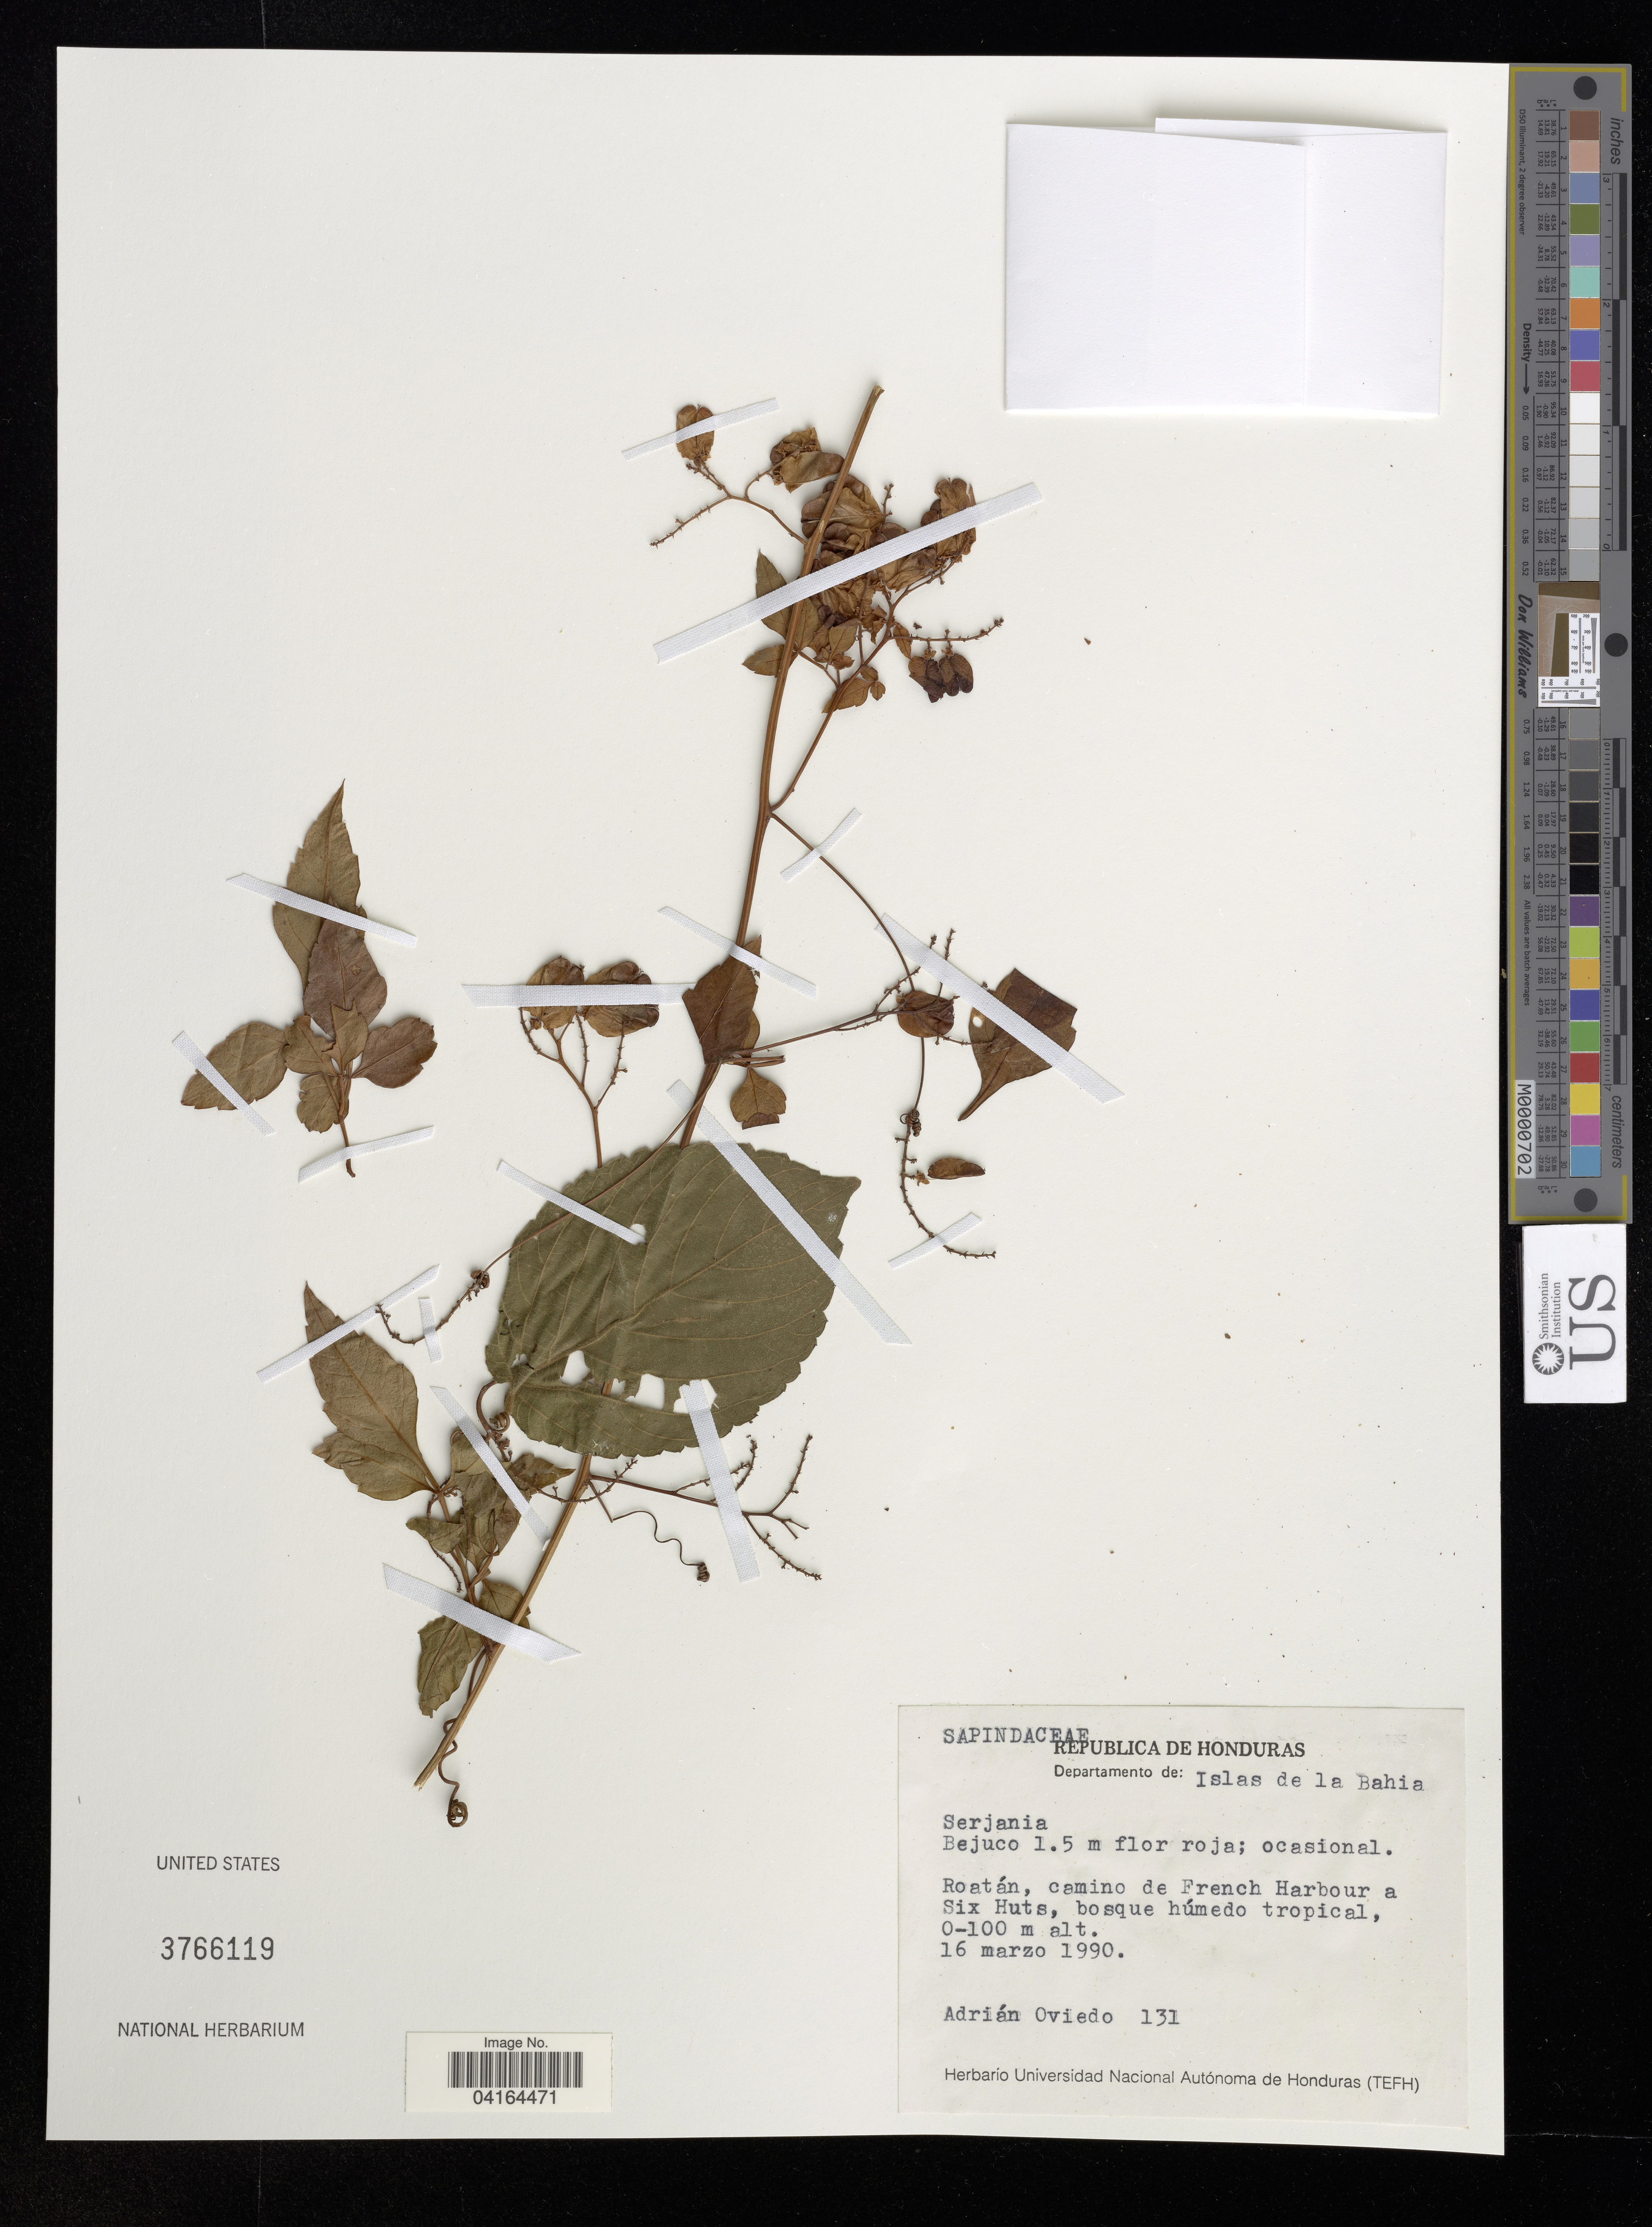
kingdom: Plantae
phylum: Tracheophyta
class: Magnoliopsida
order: Sapindales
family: Sapindaceae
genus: Serjania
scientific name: Serjania racemosa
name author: Schumach.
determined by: Acevedo-Rodriguez, P., (US), Smithsonian Institution - National Museum of Natural History (UNITED STATES)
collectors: A. Oviedo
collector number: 131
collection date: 1990-03-16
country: Honduras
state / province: Islas de la Bahía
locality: Departamento de: Islas de la Bahia. Roatán, camino de French Harbour a Six Huts.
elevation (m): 100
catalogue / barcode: US 3766119